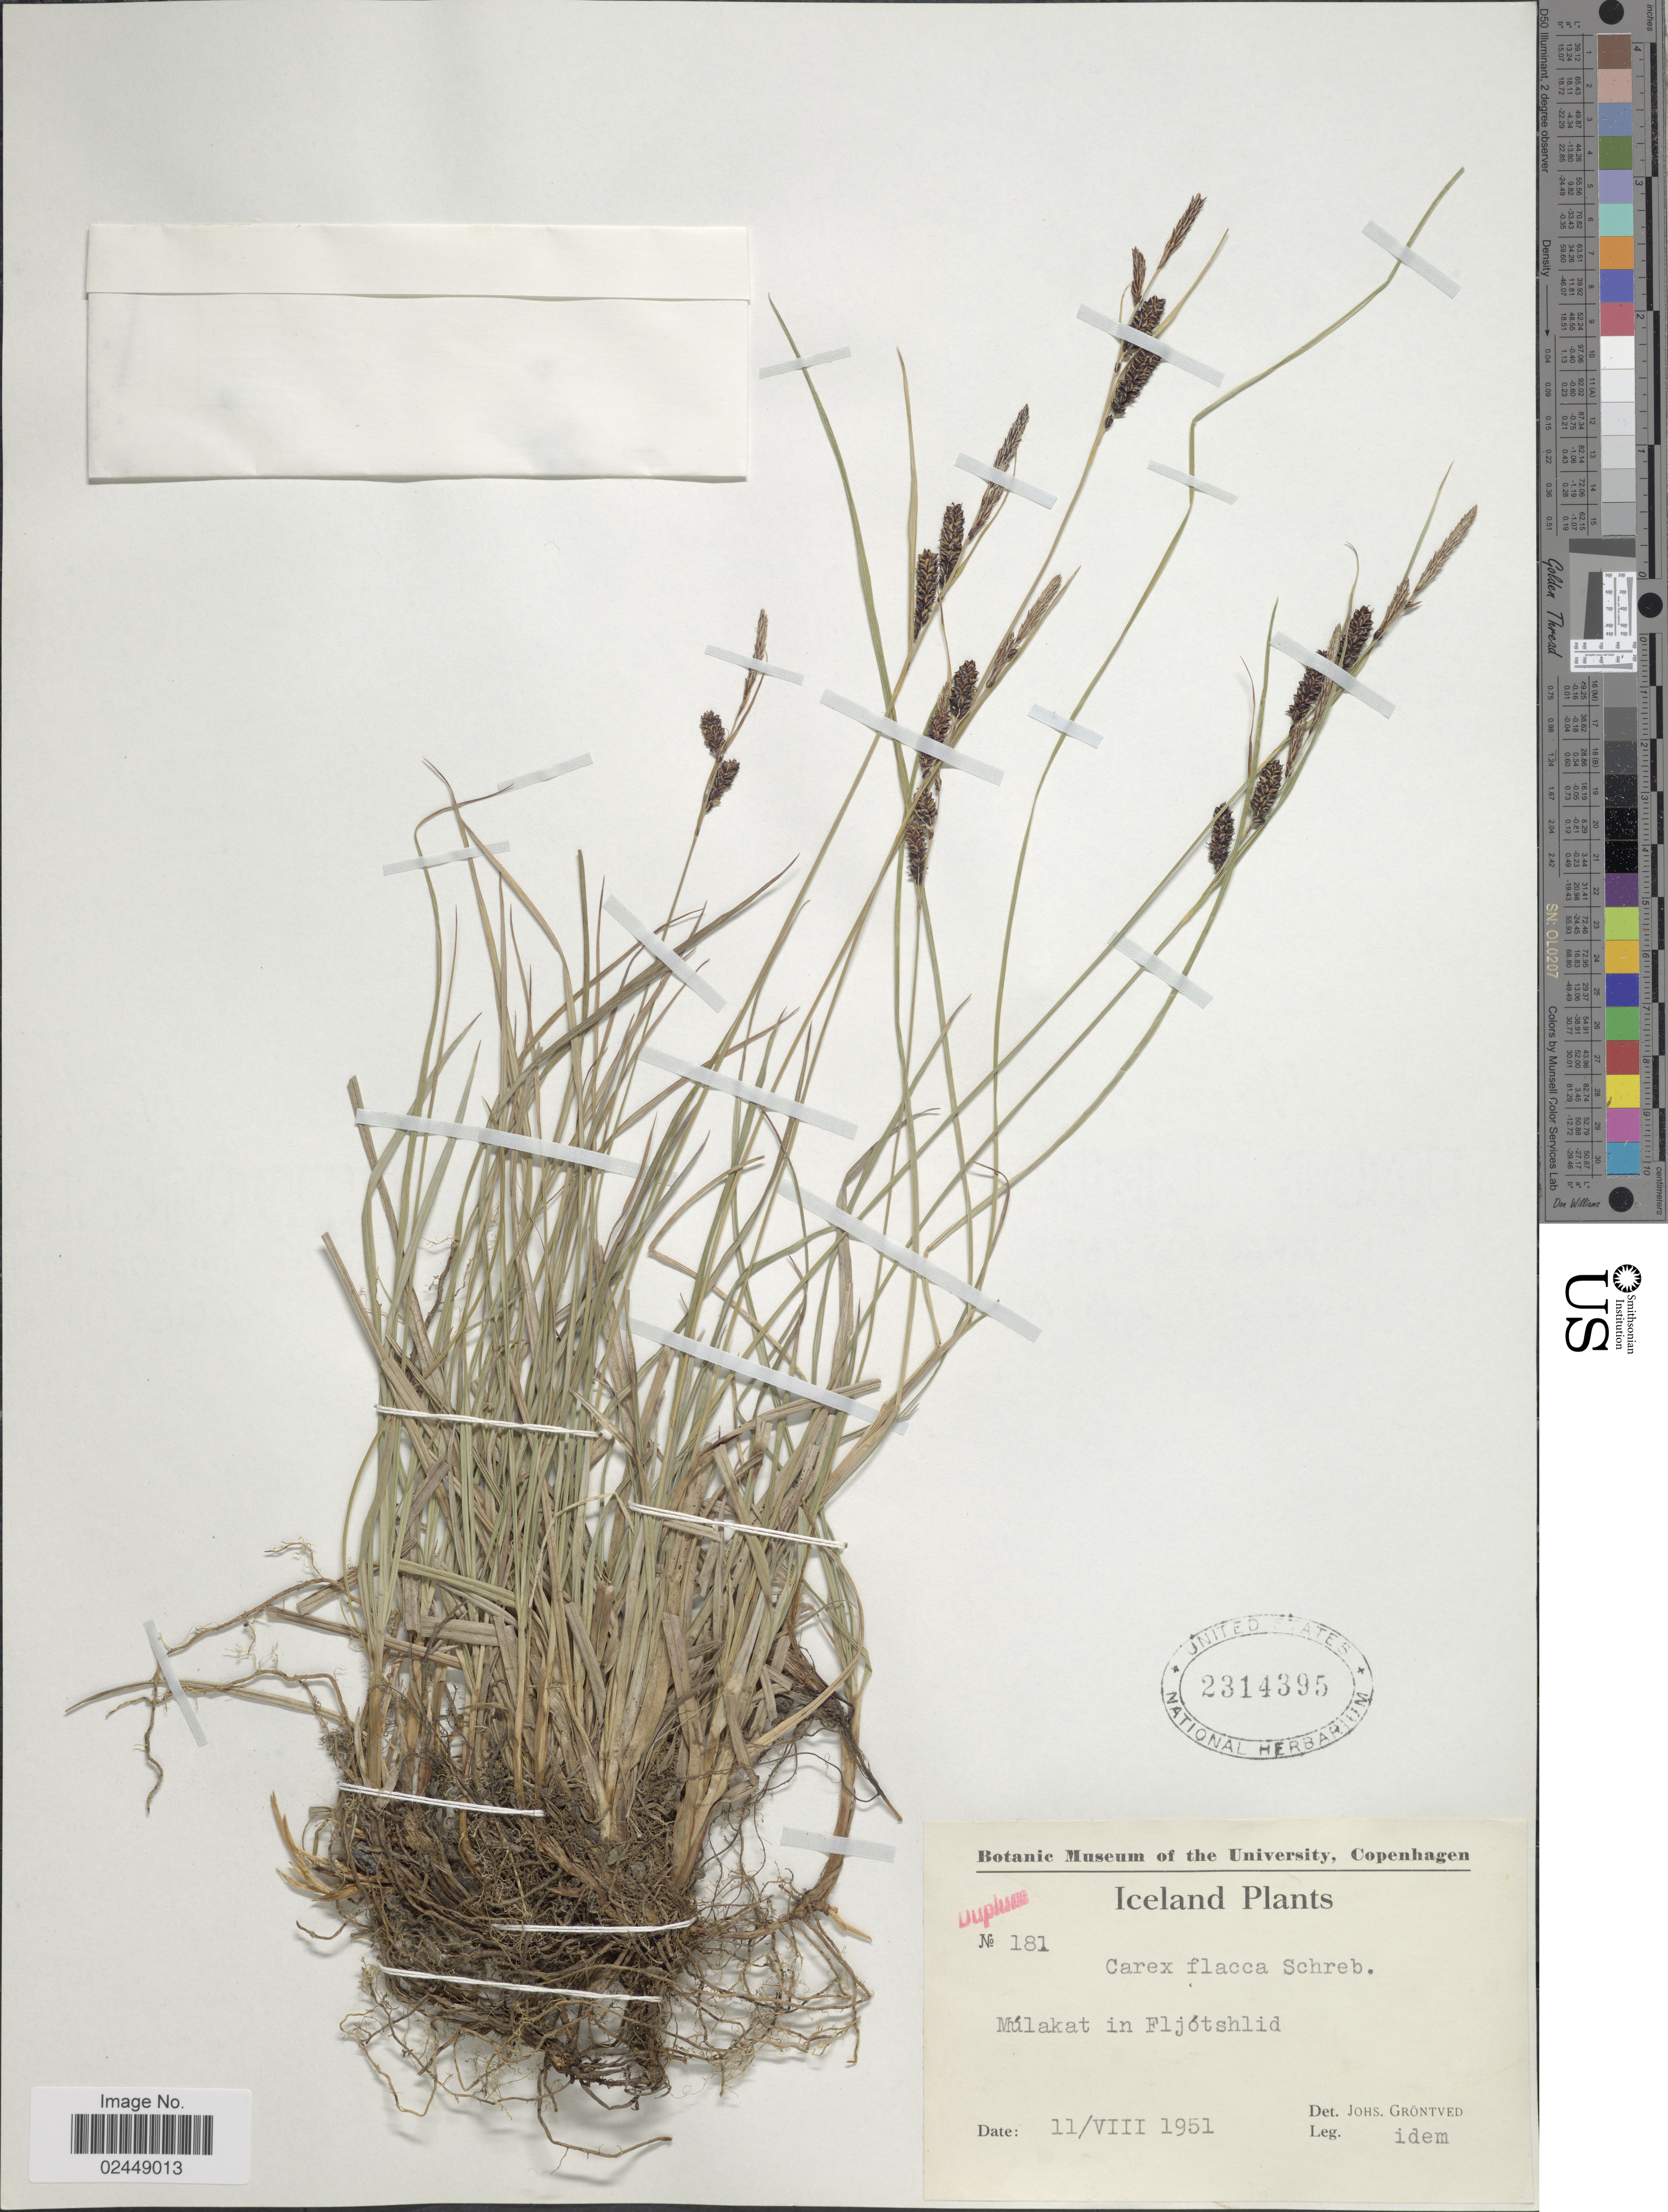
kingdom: Plantae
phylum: Tracheophyta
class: Liliopsida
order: Poales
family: Cyperaceae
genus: Carex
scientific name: Carex flacca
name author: Schreb.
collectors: J. Gröntved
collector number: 181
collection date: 1951-08-11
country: Iceland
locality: Mulakat in Fljotshlid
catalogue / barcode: US 2314395